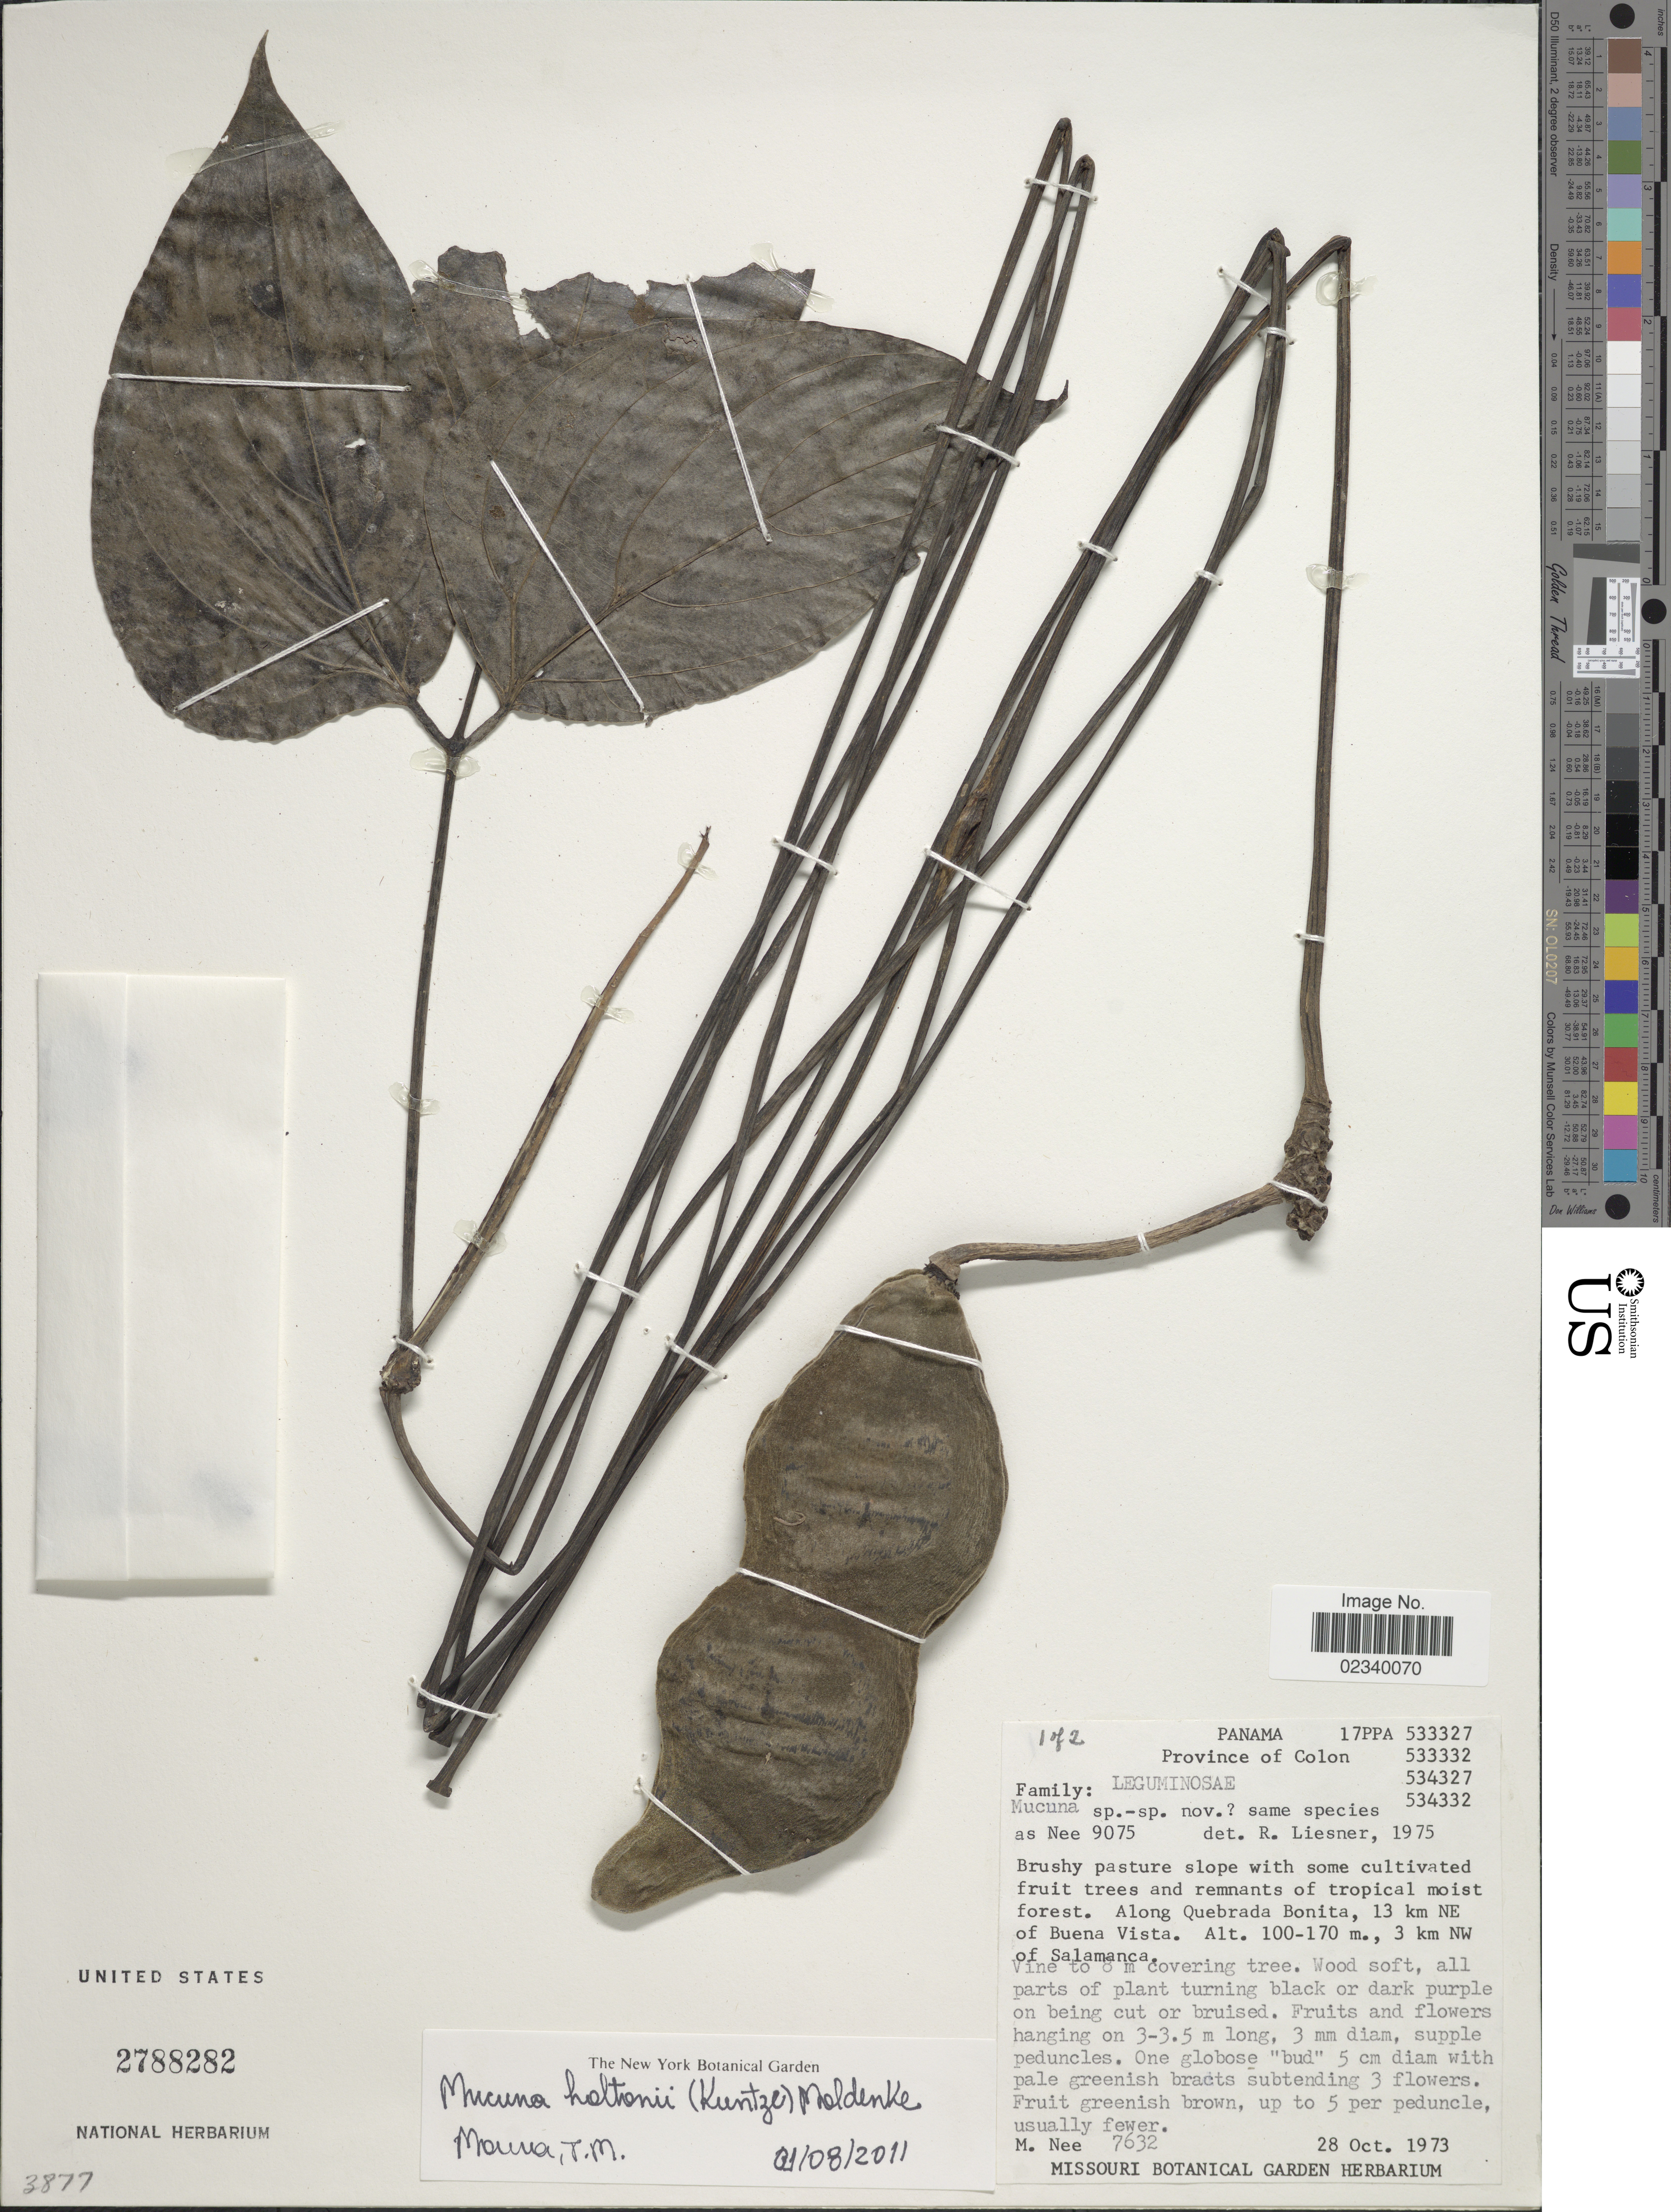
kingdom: Plantae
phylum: Tracheophyta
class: Magnoliopsida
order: Fabales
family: Fabaceae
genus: Mucuna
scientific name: Mucuna holtonii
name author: (Kuntze) Moldenke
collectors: M. Nee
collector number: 7632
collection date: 1973-10-28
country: Panama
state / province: Colón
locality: Along Quebrada Bonita, 13 km NE of Buena Vista., 3 km NW of Salamanca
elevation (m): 100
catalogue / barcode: US 2788282